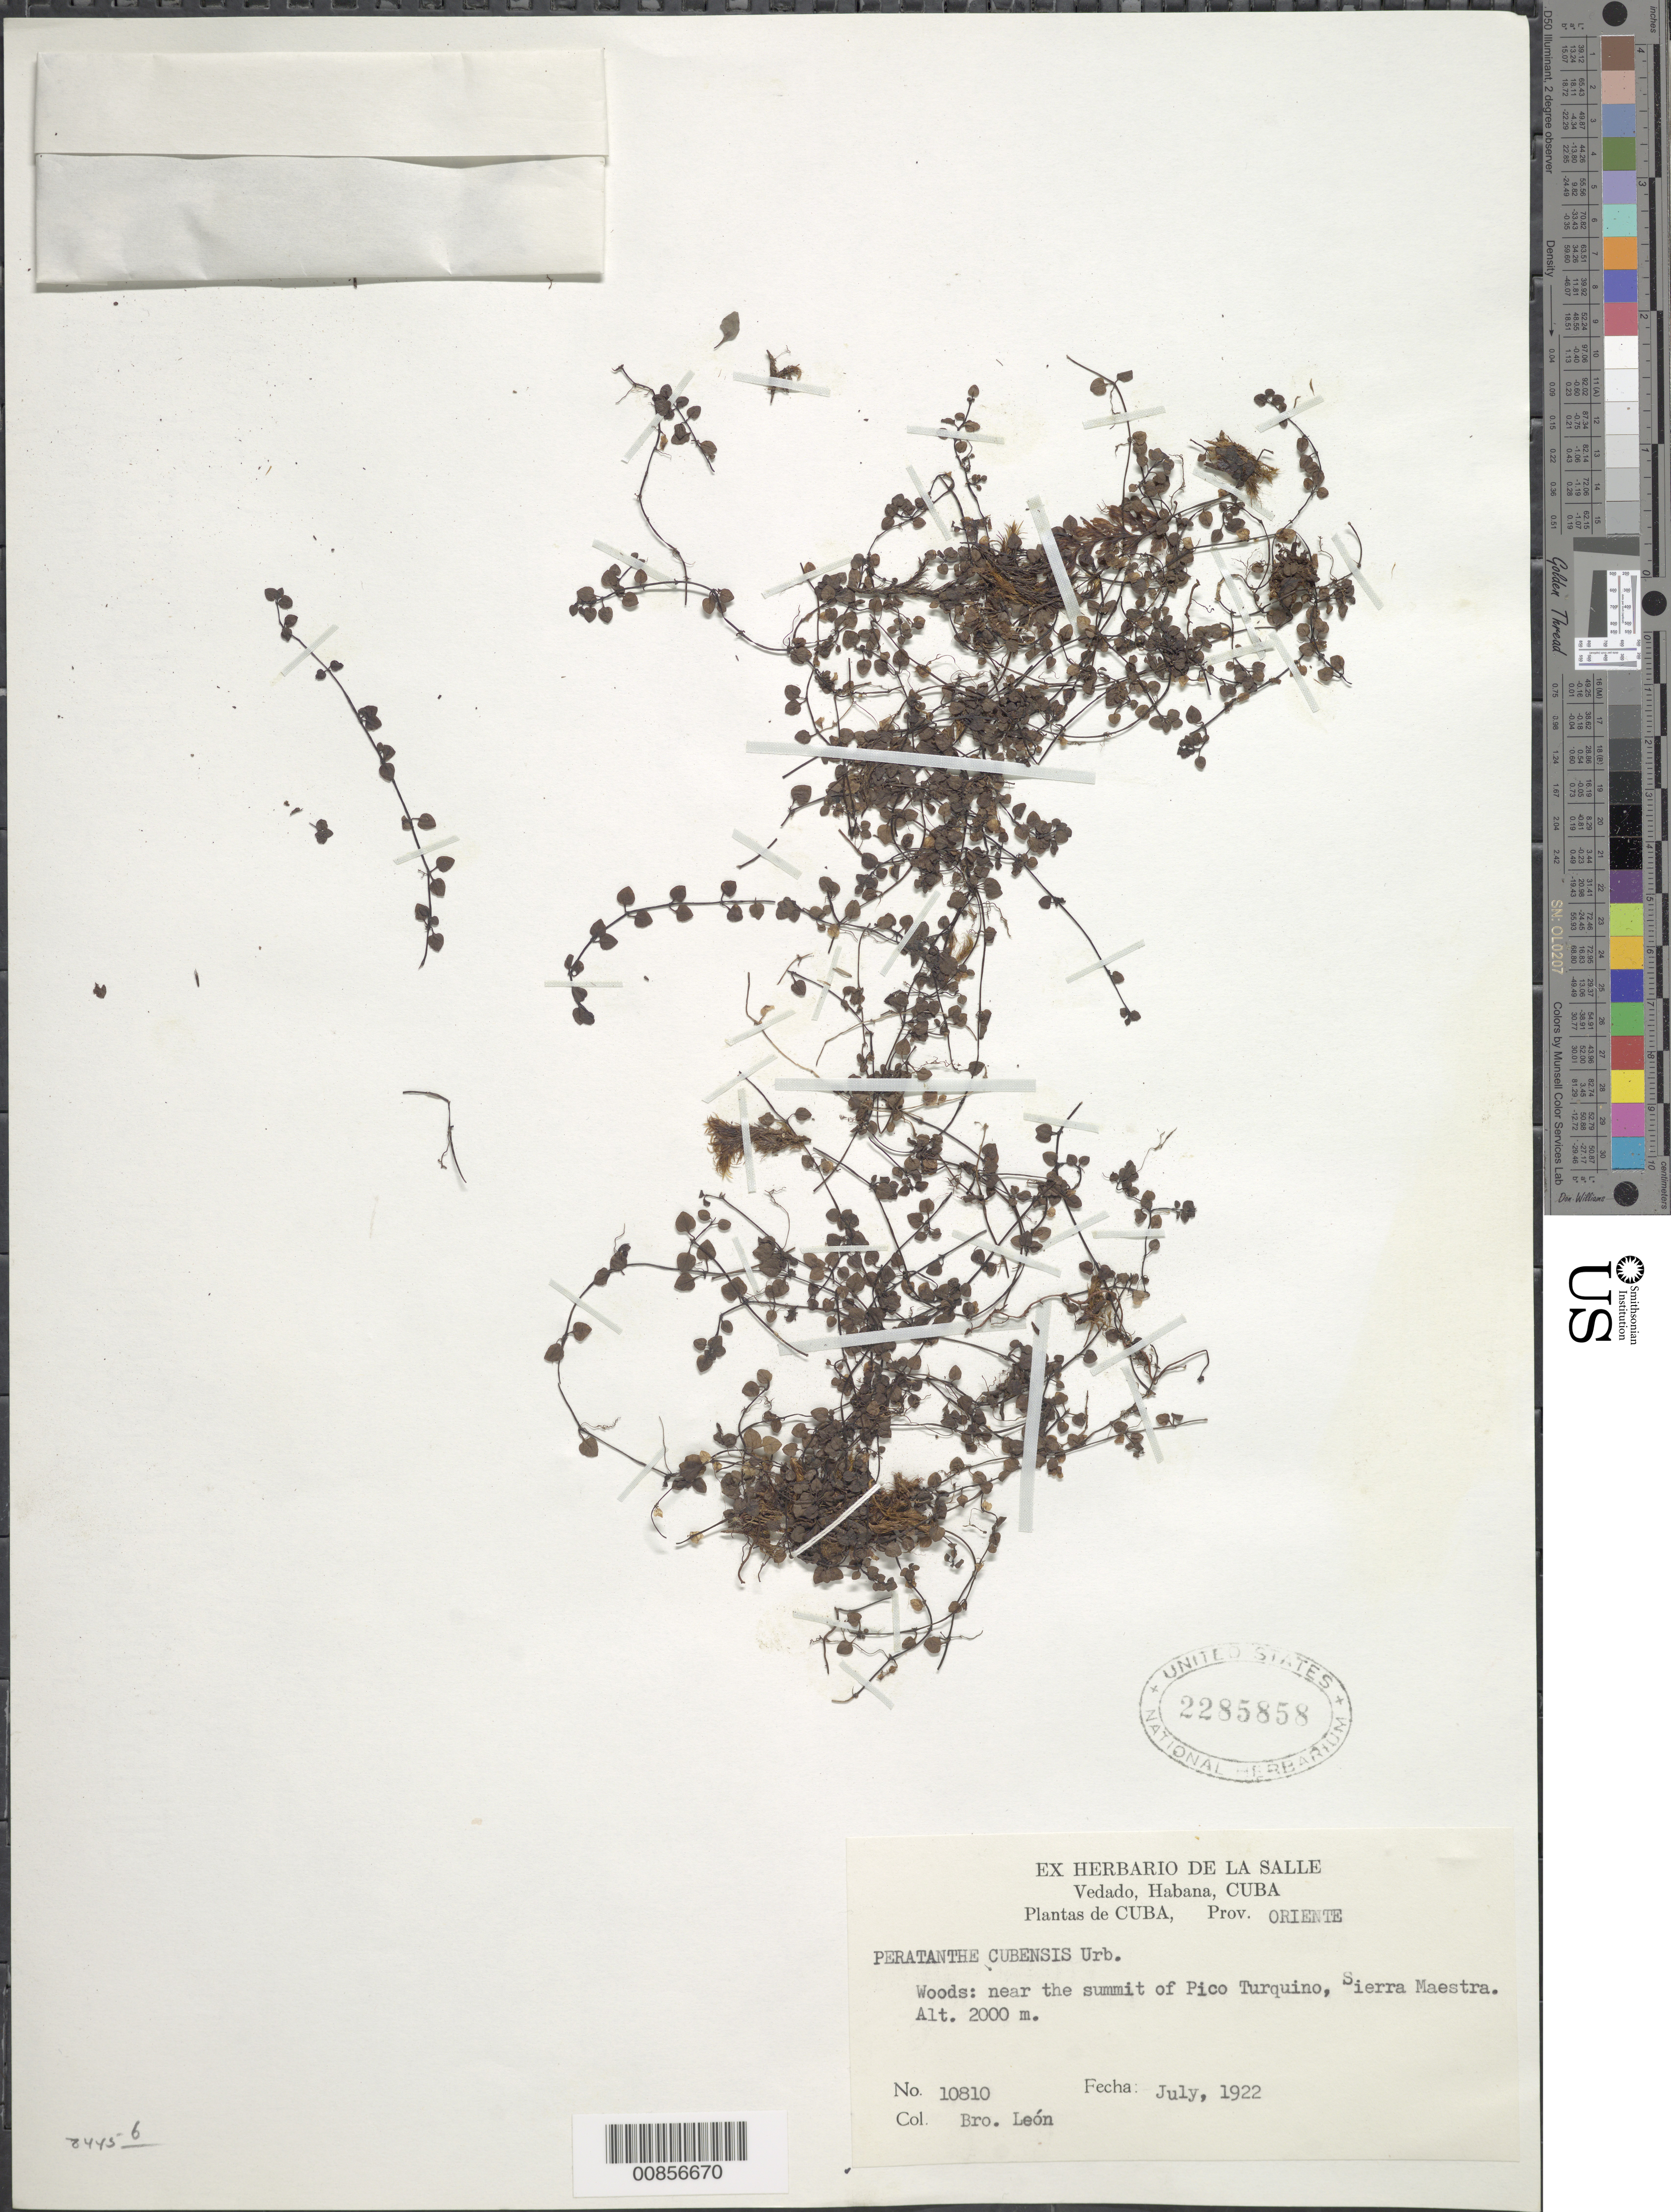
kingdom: Plantae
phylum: Tracheophyta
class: Magnoliopsida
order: Gentianales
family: Rubiaceae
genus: Peratanthe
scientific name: Peratanthe cubensis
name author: Urb.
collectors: Bro. León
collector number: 10810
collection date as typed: Jul 1922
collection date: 1922-07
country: Cuba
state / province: Oriente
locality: Near the summit of Pico Turquino, Sierra Maestra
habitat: montane woods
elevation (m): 2000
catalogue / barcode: US 2285858